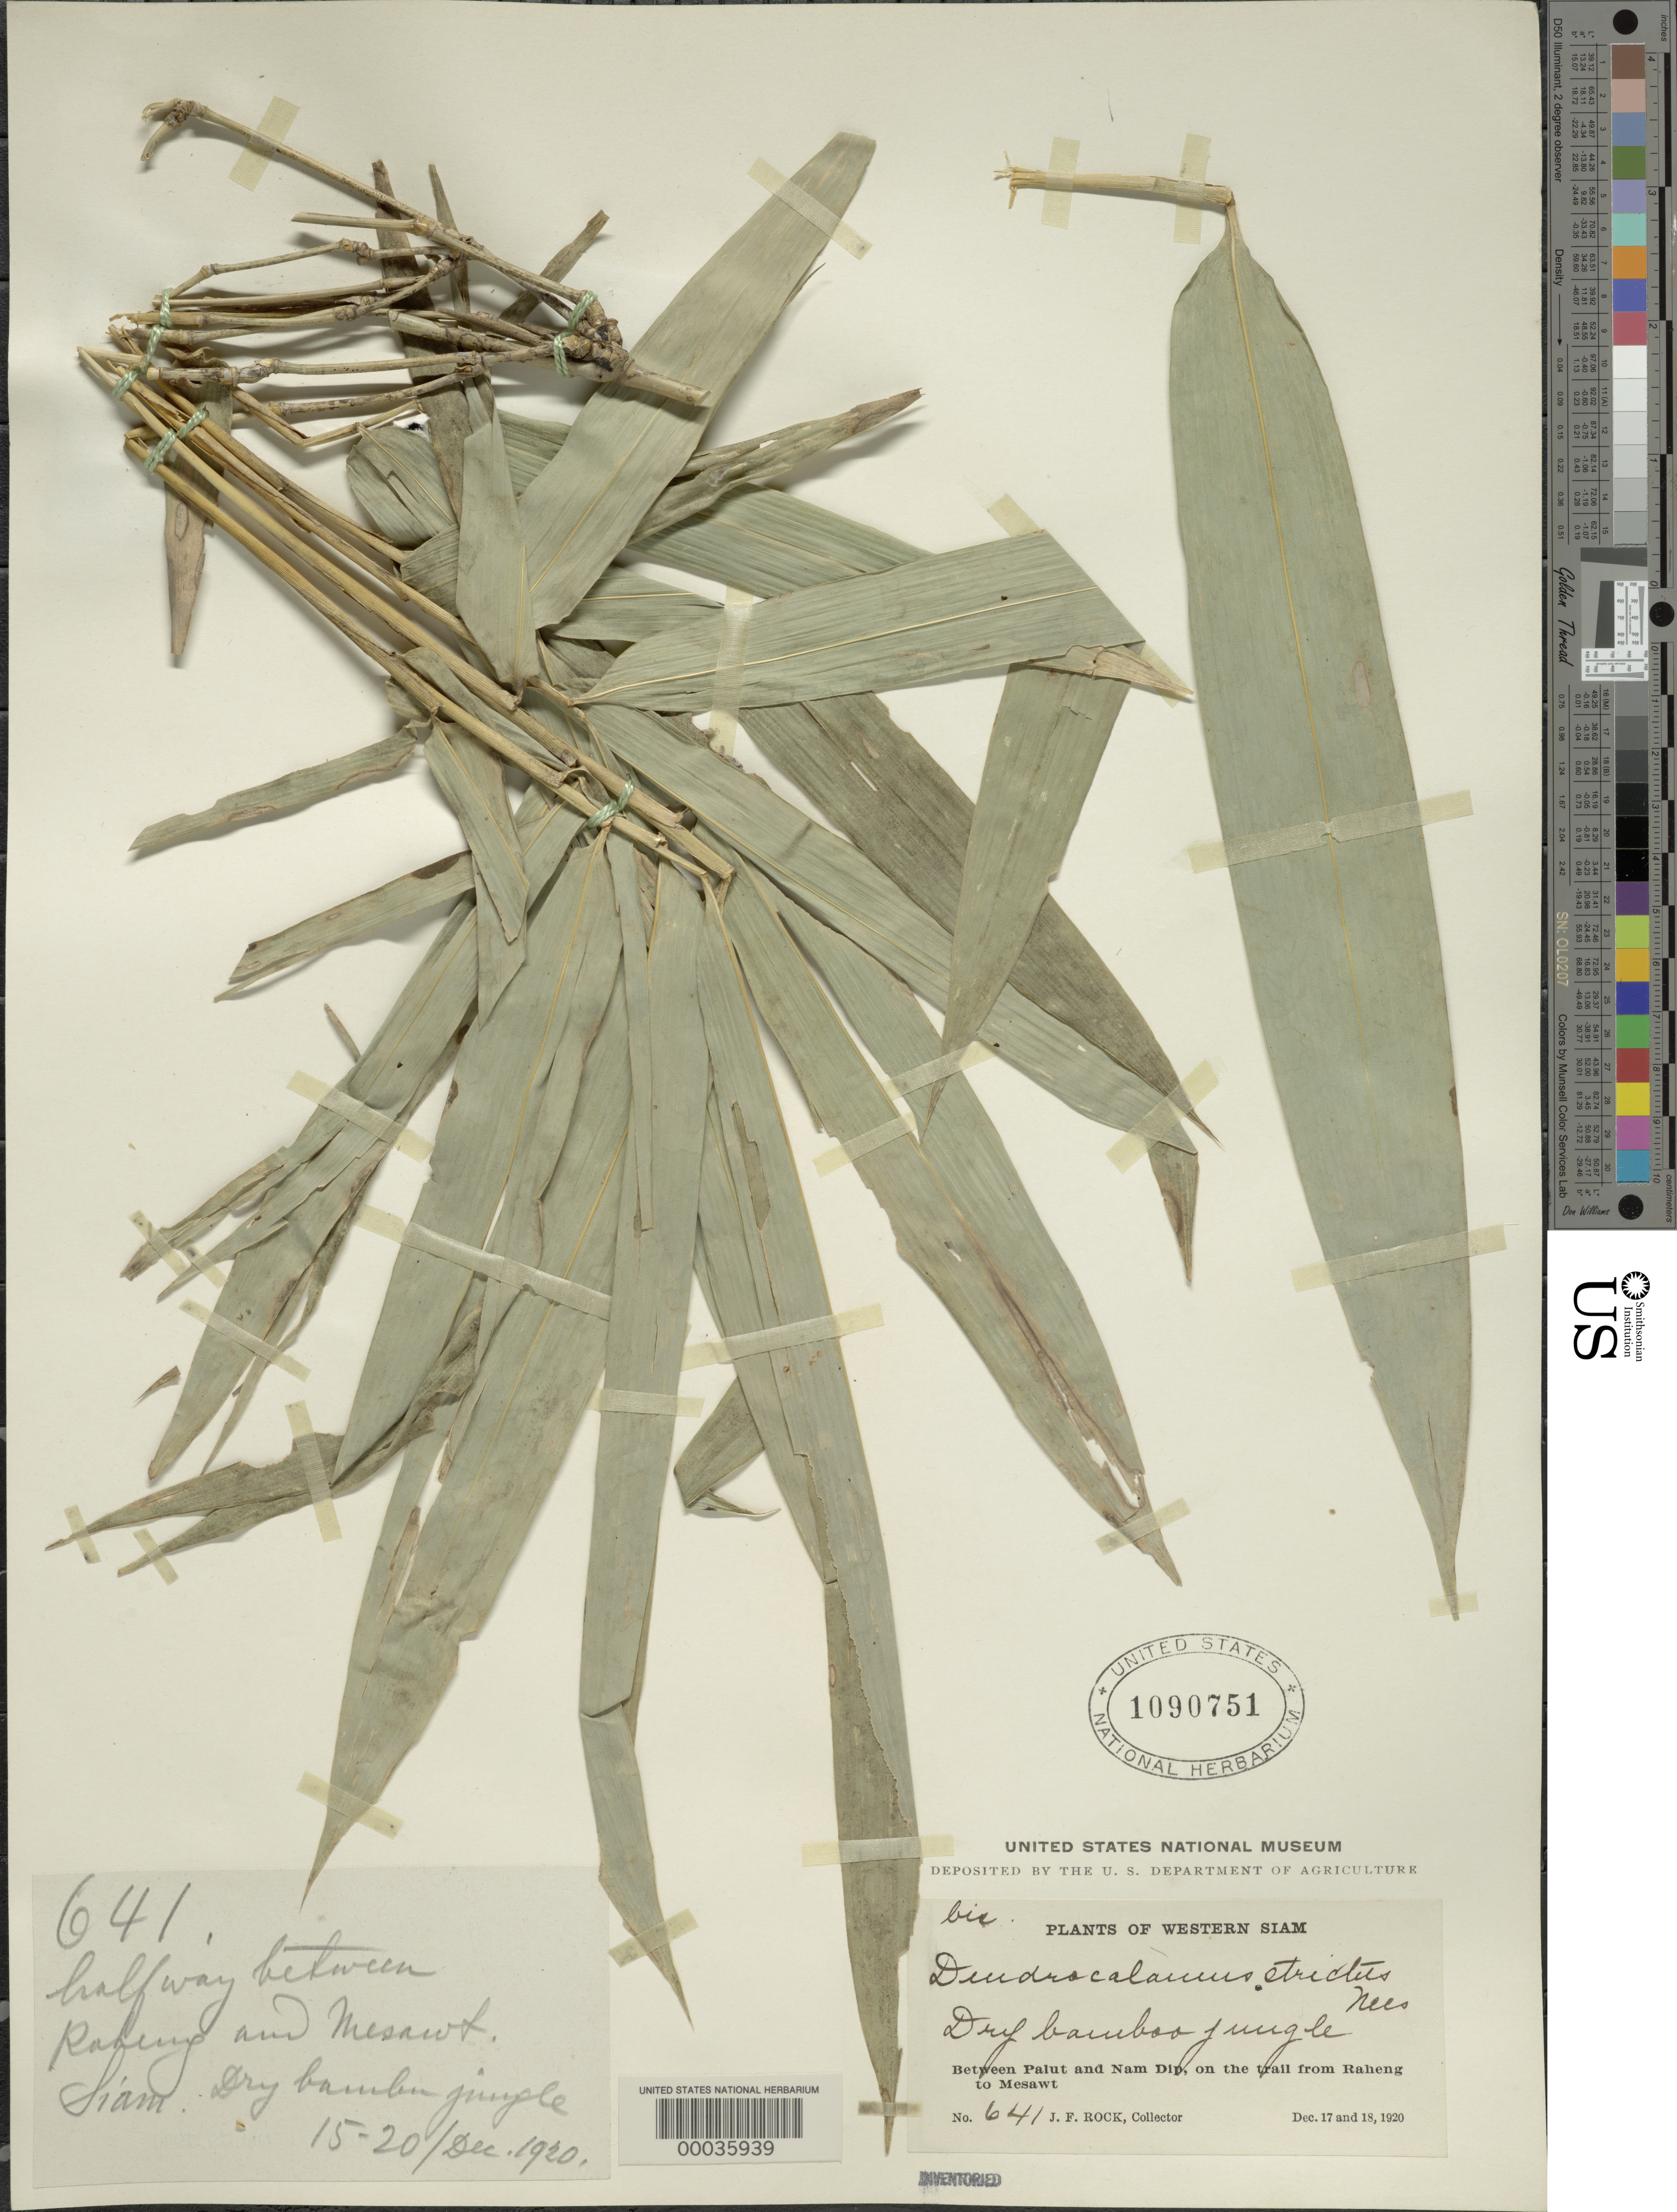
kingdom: Plantae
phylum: Tracheophyta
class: Liliopsida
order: Poales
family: Poaceae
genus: Dendrocalamus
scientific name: Dendrocalamus strictus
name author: (Roxb.) Nees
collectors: J. F. Rock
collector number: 641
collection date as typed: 17 Dec 1920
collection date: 1920-12-17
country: Thailand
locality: Palut, nam dip, raheng, mesawt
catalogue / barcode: US 1090751